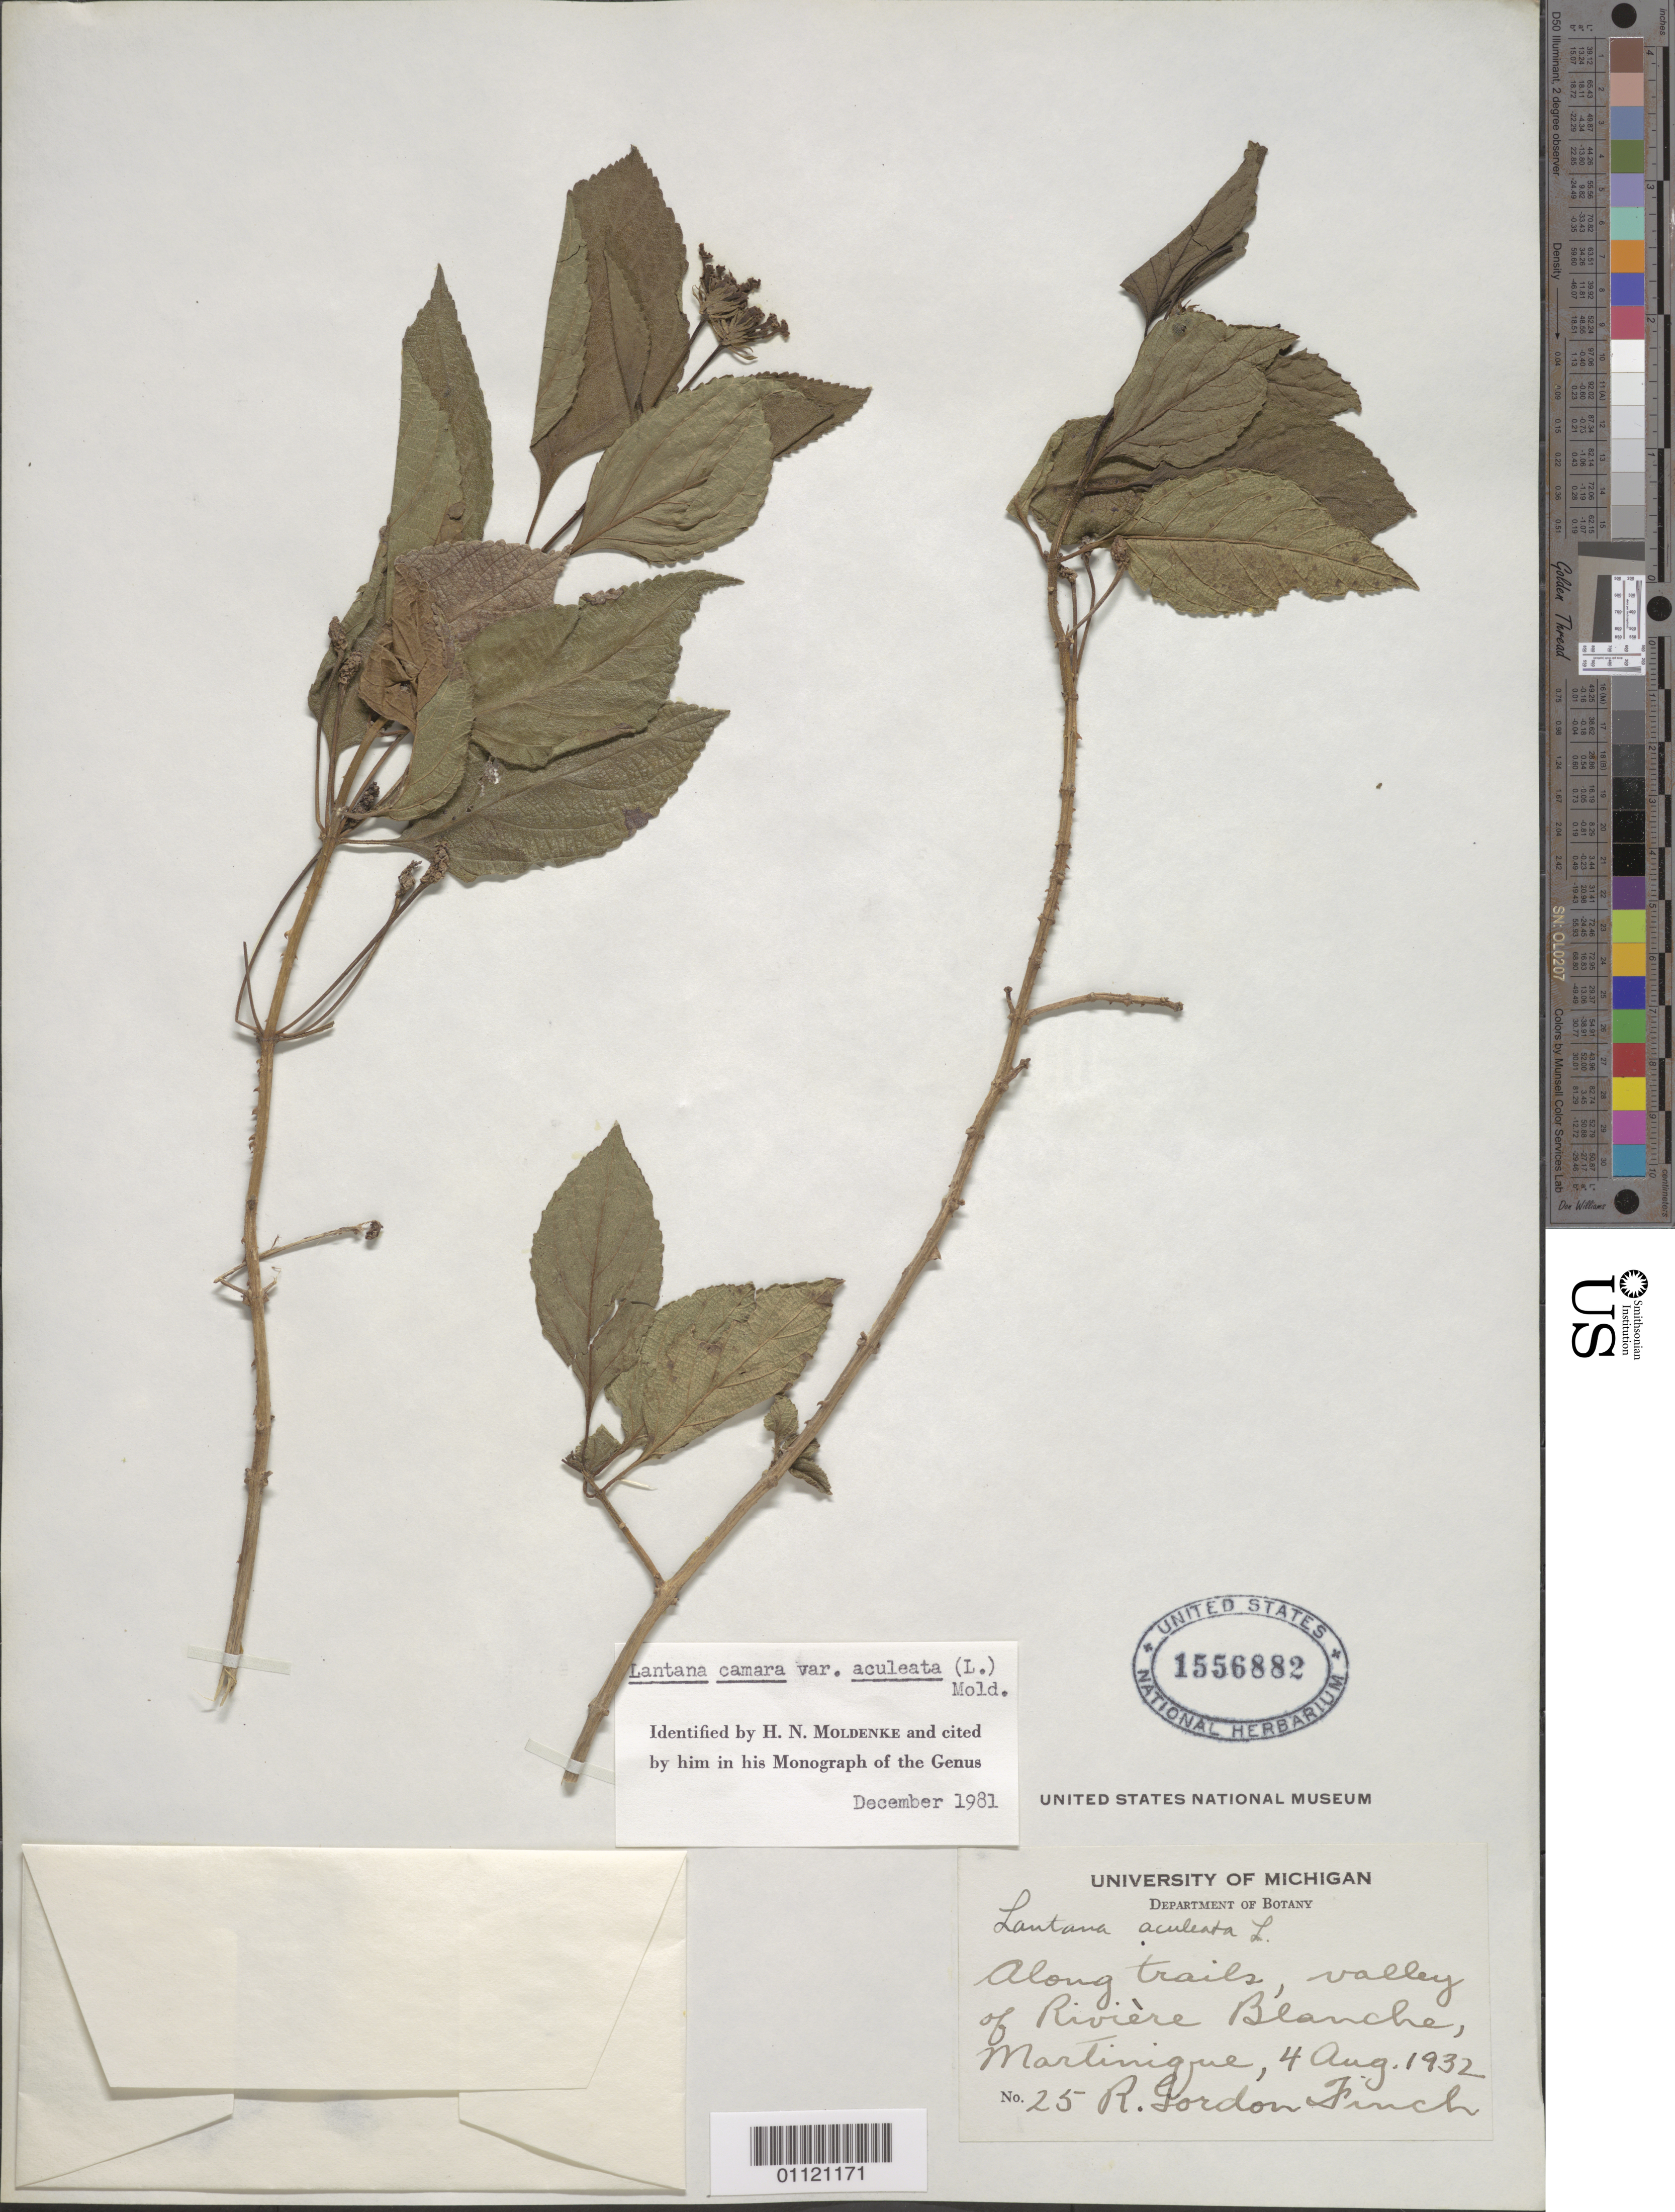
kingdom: Plantae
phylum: Tracheophyta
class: Magnoliopsida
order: Lamiales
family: Verbenaceae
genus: Lantana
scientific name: Lantana camara var. aculeata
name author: (L.) Moldenke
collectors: R. Finch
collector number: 25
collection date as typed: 04 Aug 1932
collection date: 1932-08-04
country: Martinique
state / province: La Trinité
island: Martinique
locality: Along the trails, valley of Rivière Blanche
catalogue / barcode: US 1556882